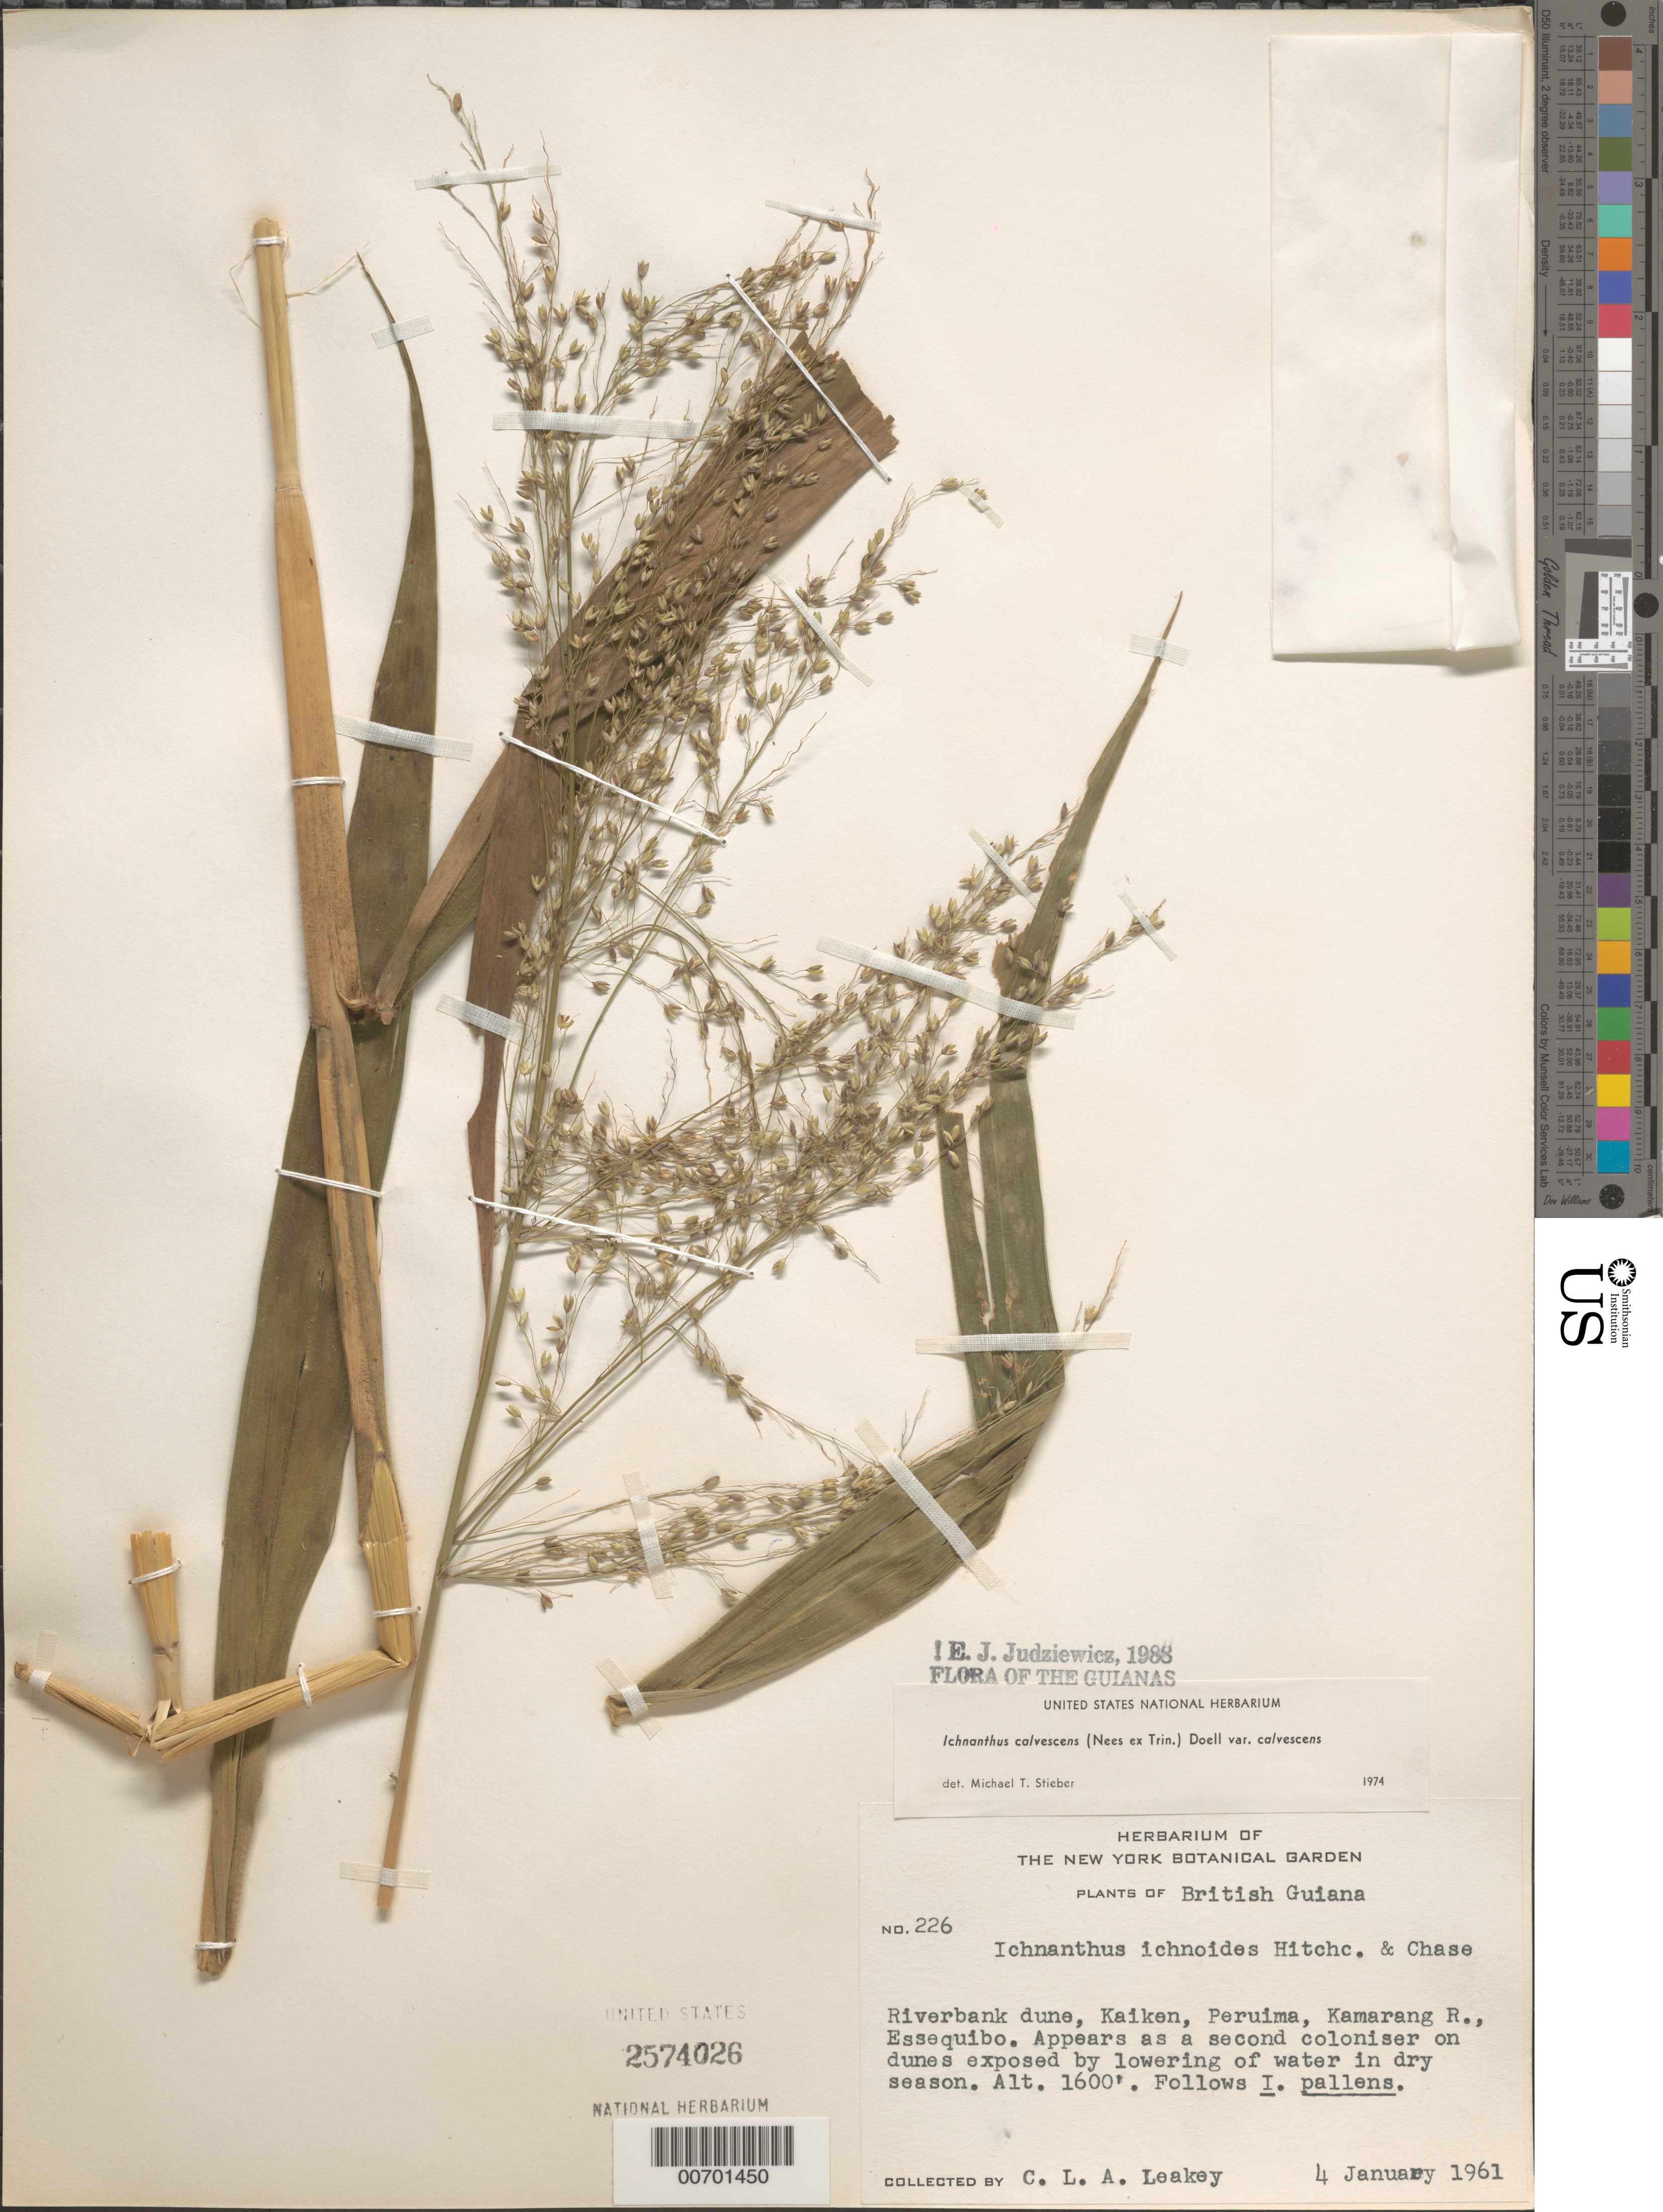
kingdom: Plantae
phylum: Tracheophyta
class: Liliopsida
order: Poales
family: Poaceae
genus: Ichnanthus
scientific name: Ichnanthus calvescens var. calvescens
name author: (Nees ex Trin.) Döll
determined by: Stieber, M. T.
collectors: C. Leakey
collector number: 226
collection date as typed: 4-Jan-61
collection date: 1961-01-04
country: Guyana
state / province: Cuyuni-Mazaruni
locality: Kaiken, Paruima, Kamarang R., Essequibo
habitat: Riverbank dank, appears as a second coloniser on dunes exposed by lowering of water in dry season.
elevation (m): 488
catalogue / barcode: US 2574026